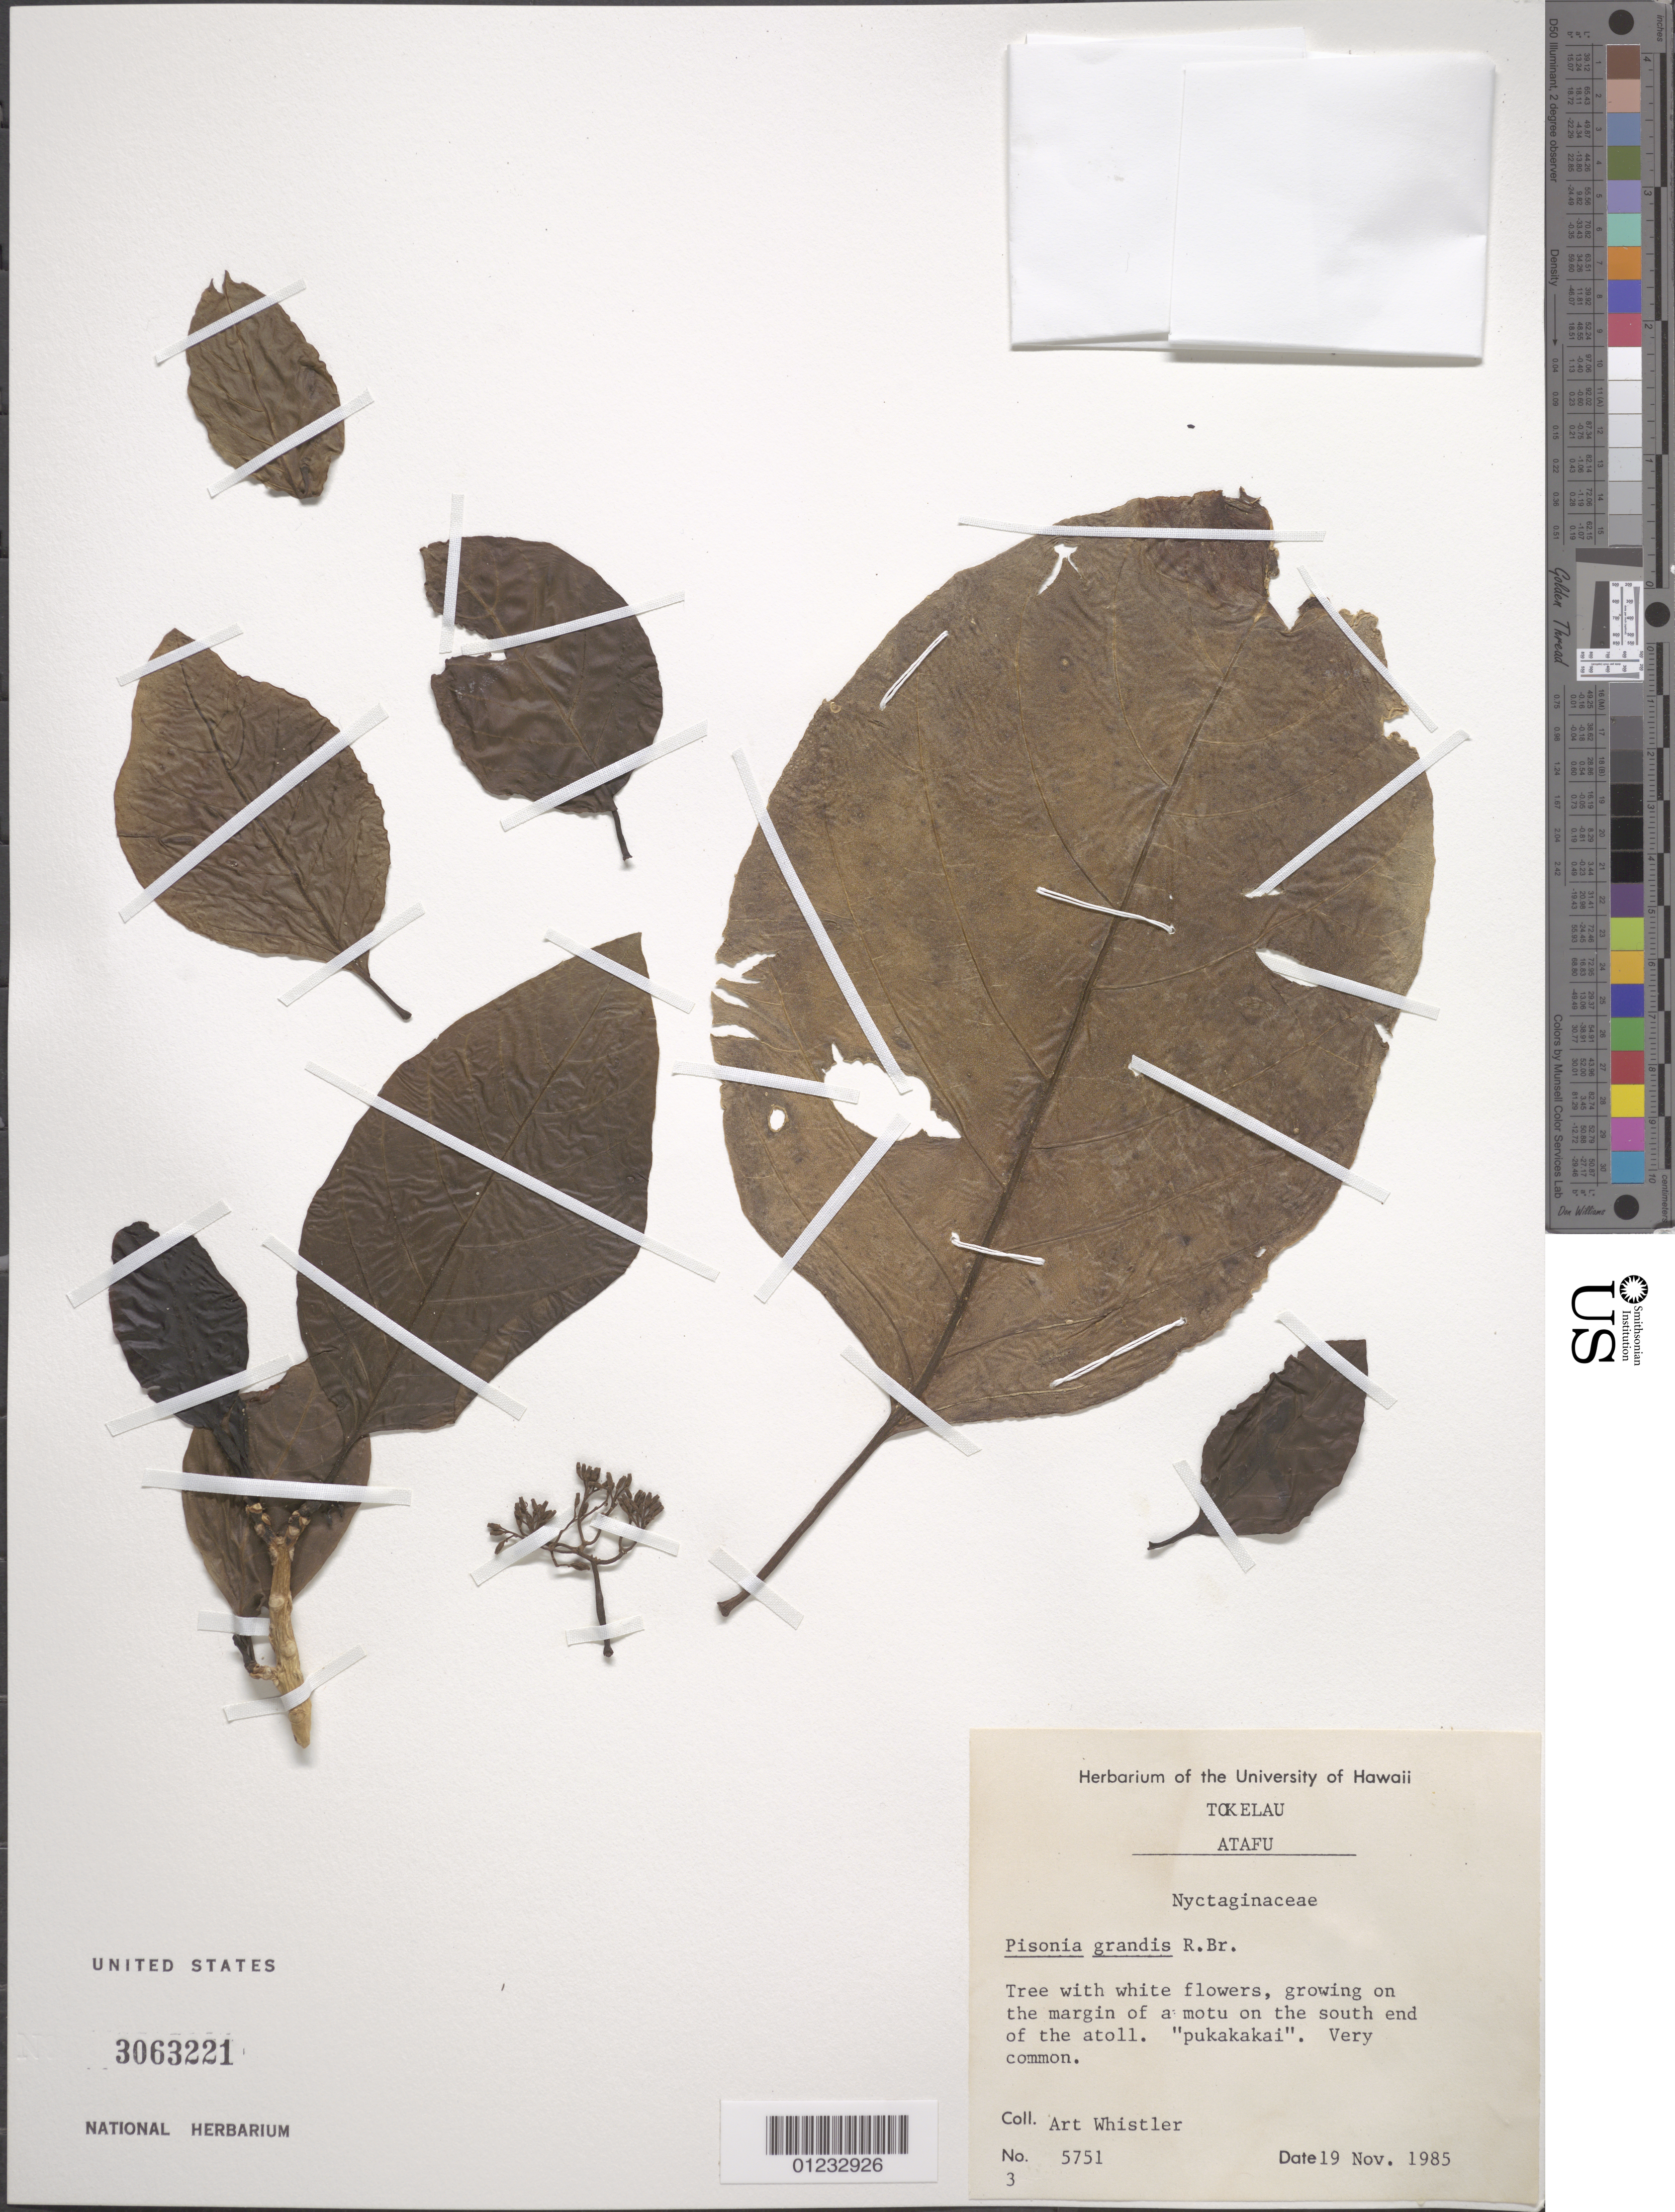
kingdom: Plantae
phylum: Tracheophyta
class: Magnoliopsida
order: Caryophyllales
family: Nyctaginaceae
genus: Pisonia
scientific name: Pisonia grandis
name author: R. Br.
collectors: A. Whistler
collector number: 5751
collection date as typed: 19 Nov 1985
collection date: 1985-11-19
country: Tokelau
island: Atafu Atoll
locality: On the margin of a motu on the south end of the atoll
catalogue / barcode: US 3063221